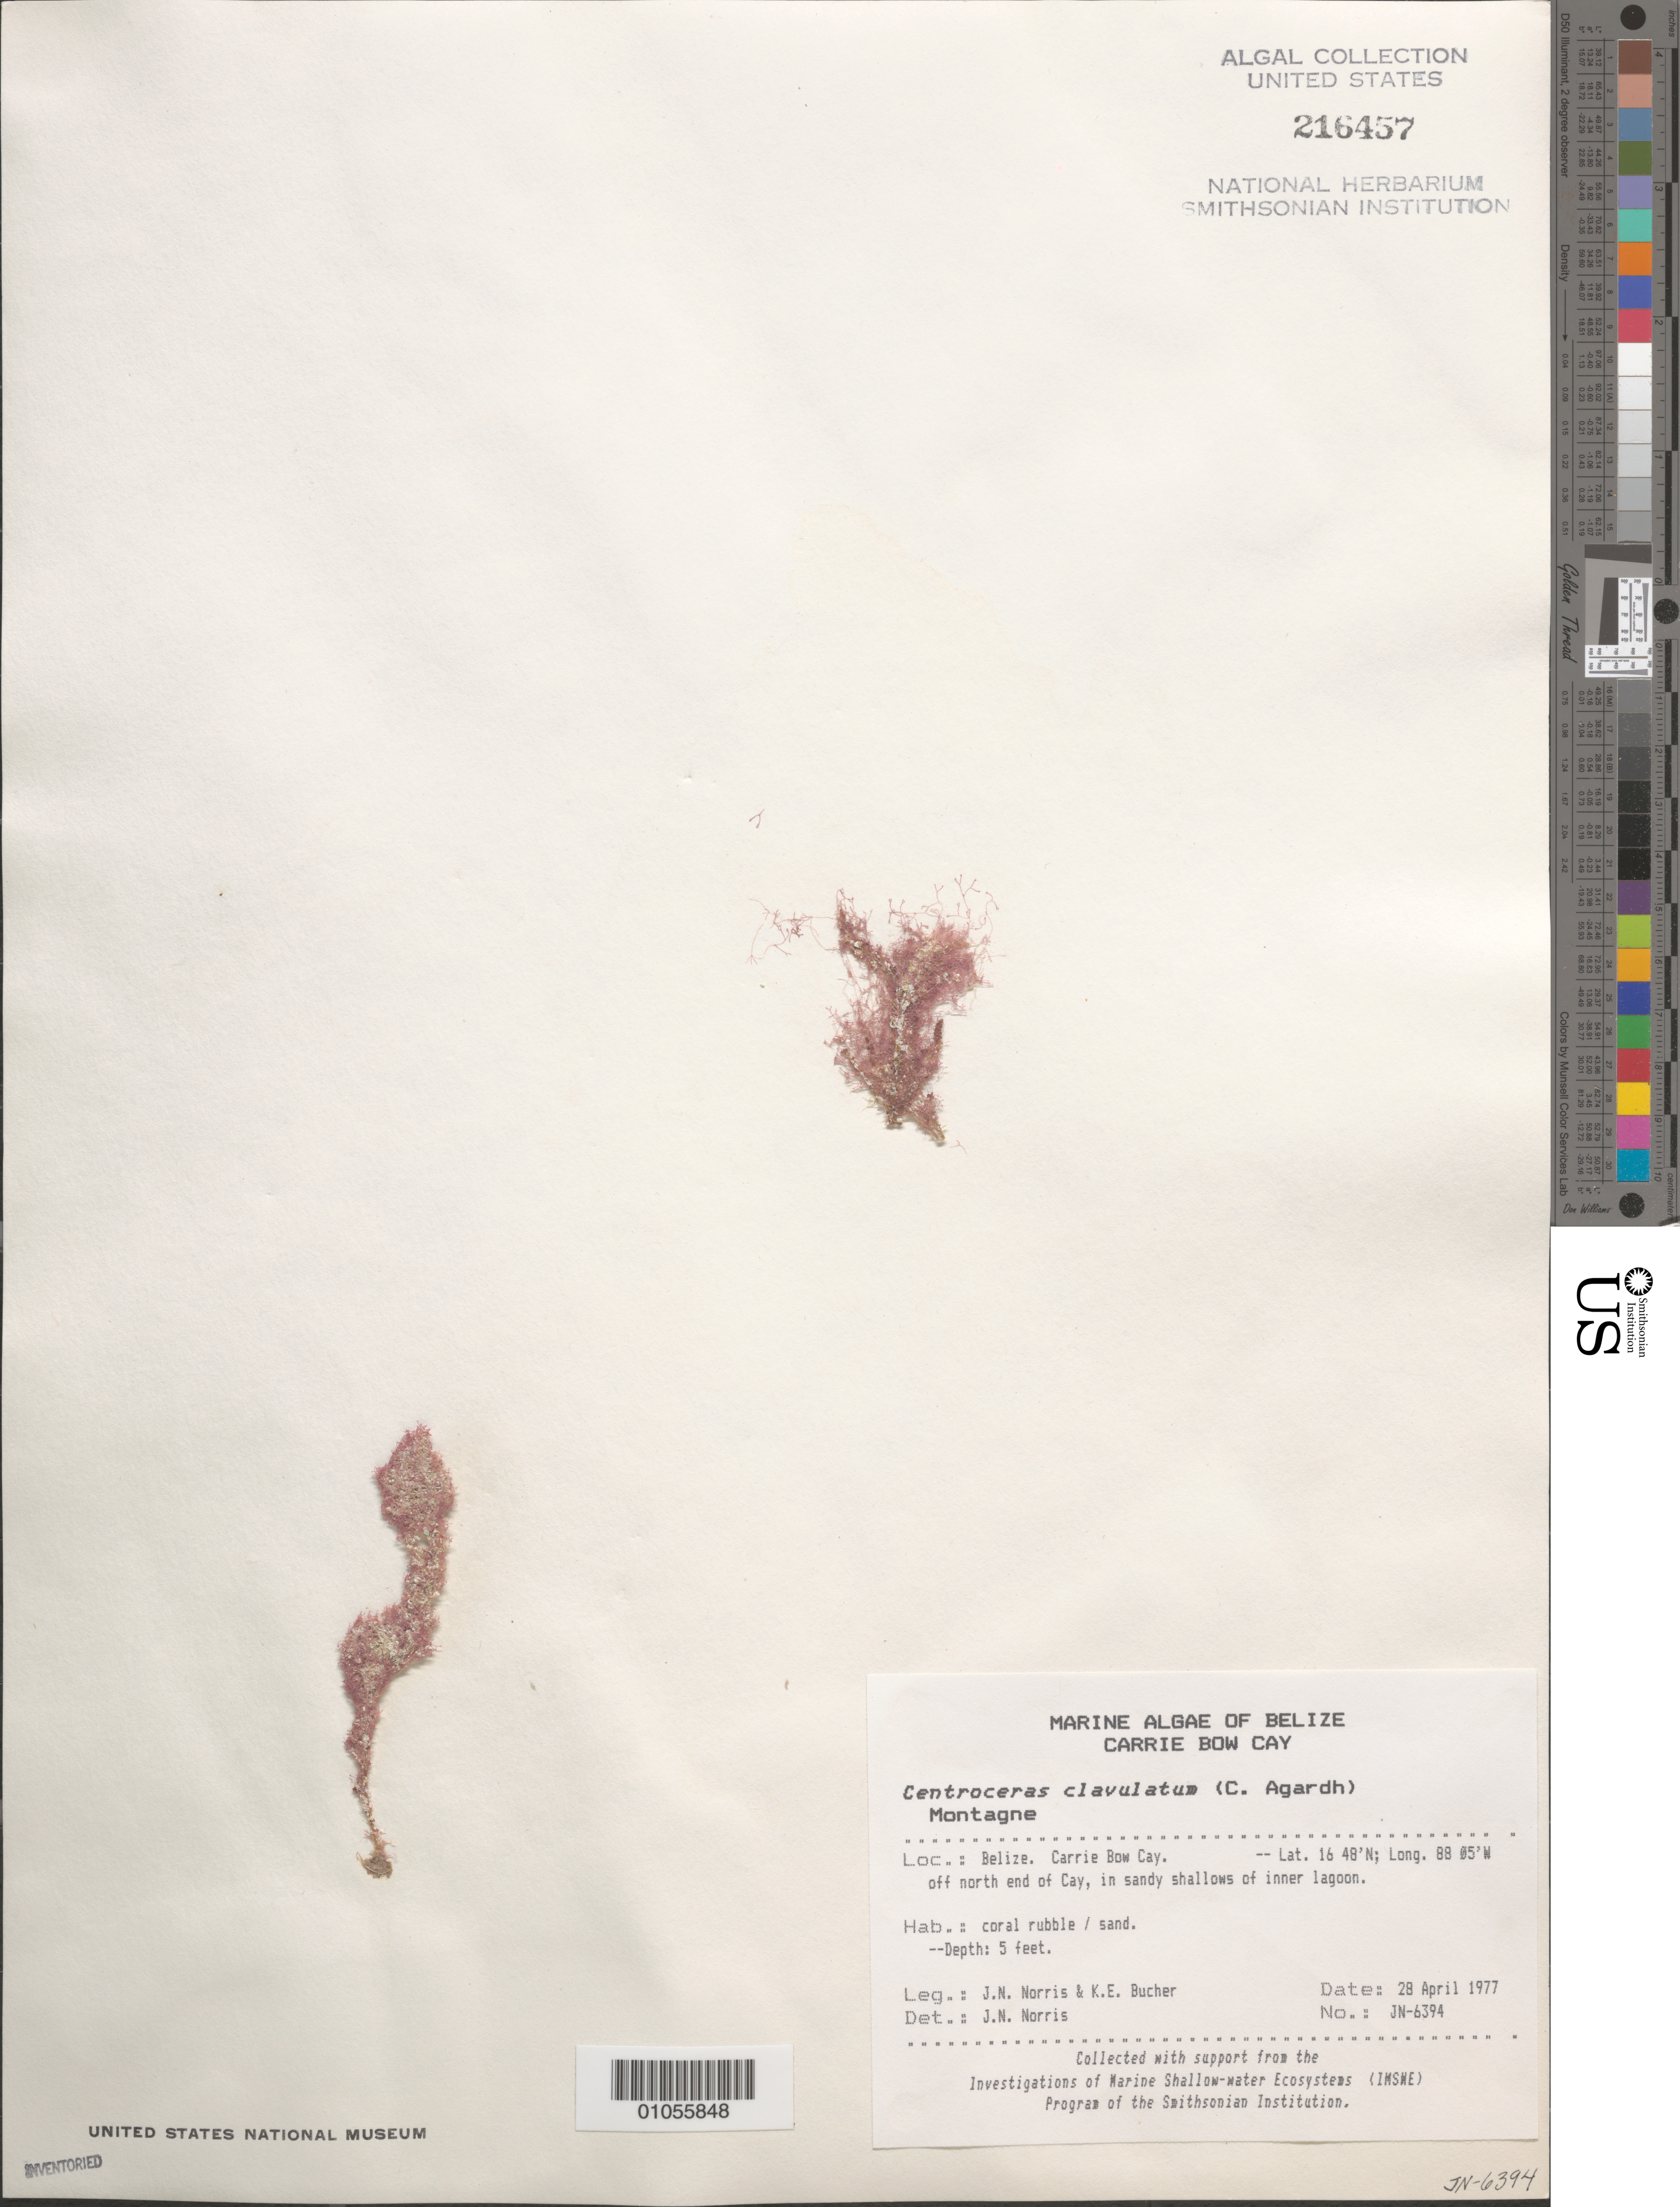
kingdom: Plantae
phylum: Rhodophyta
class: Florideophyceae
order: Ceramiales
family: Ceramiaceae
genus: Centroceras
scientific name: Centroceras clavulatum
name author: (C. Agardh) Mont.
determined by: Norris, James N.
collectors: J. N. Norris & K. E. Bucher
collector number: JN-6394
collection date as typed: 28 Apr 1977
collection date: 1977-04-28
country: Belize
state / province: Stann Creek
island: Carrie Bow Cay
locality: Off north end of the cay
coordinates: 16 48'N, 88 05'W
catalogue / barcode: US 216457